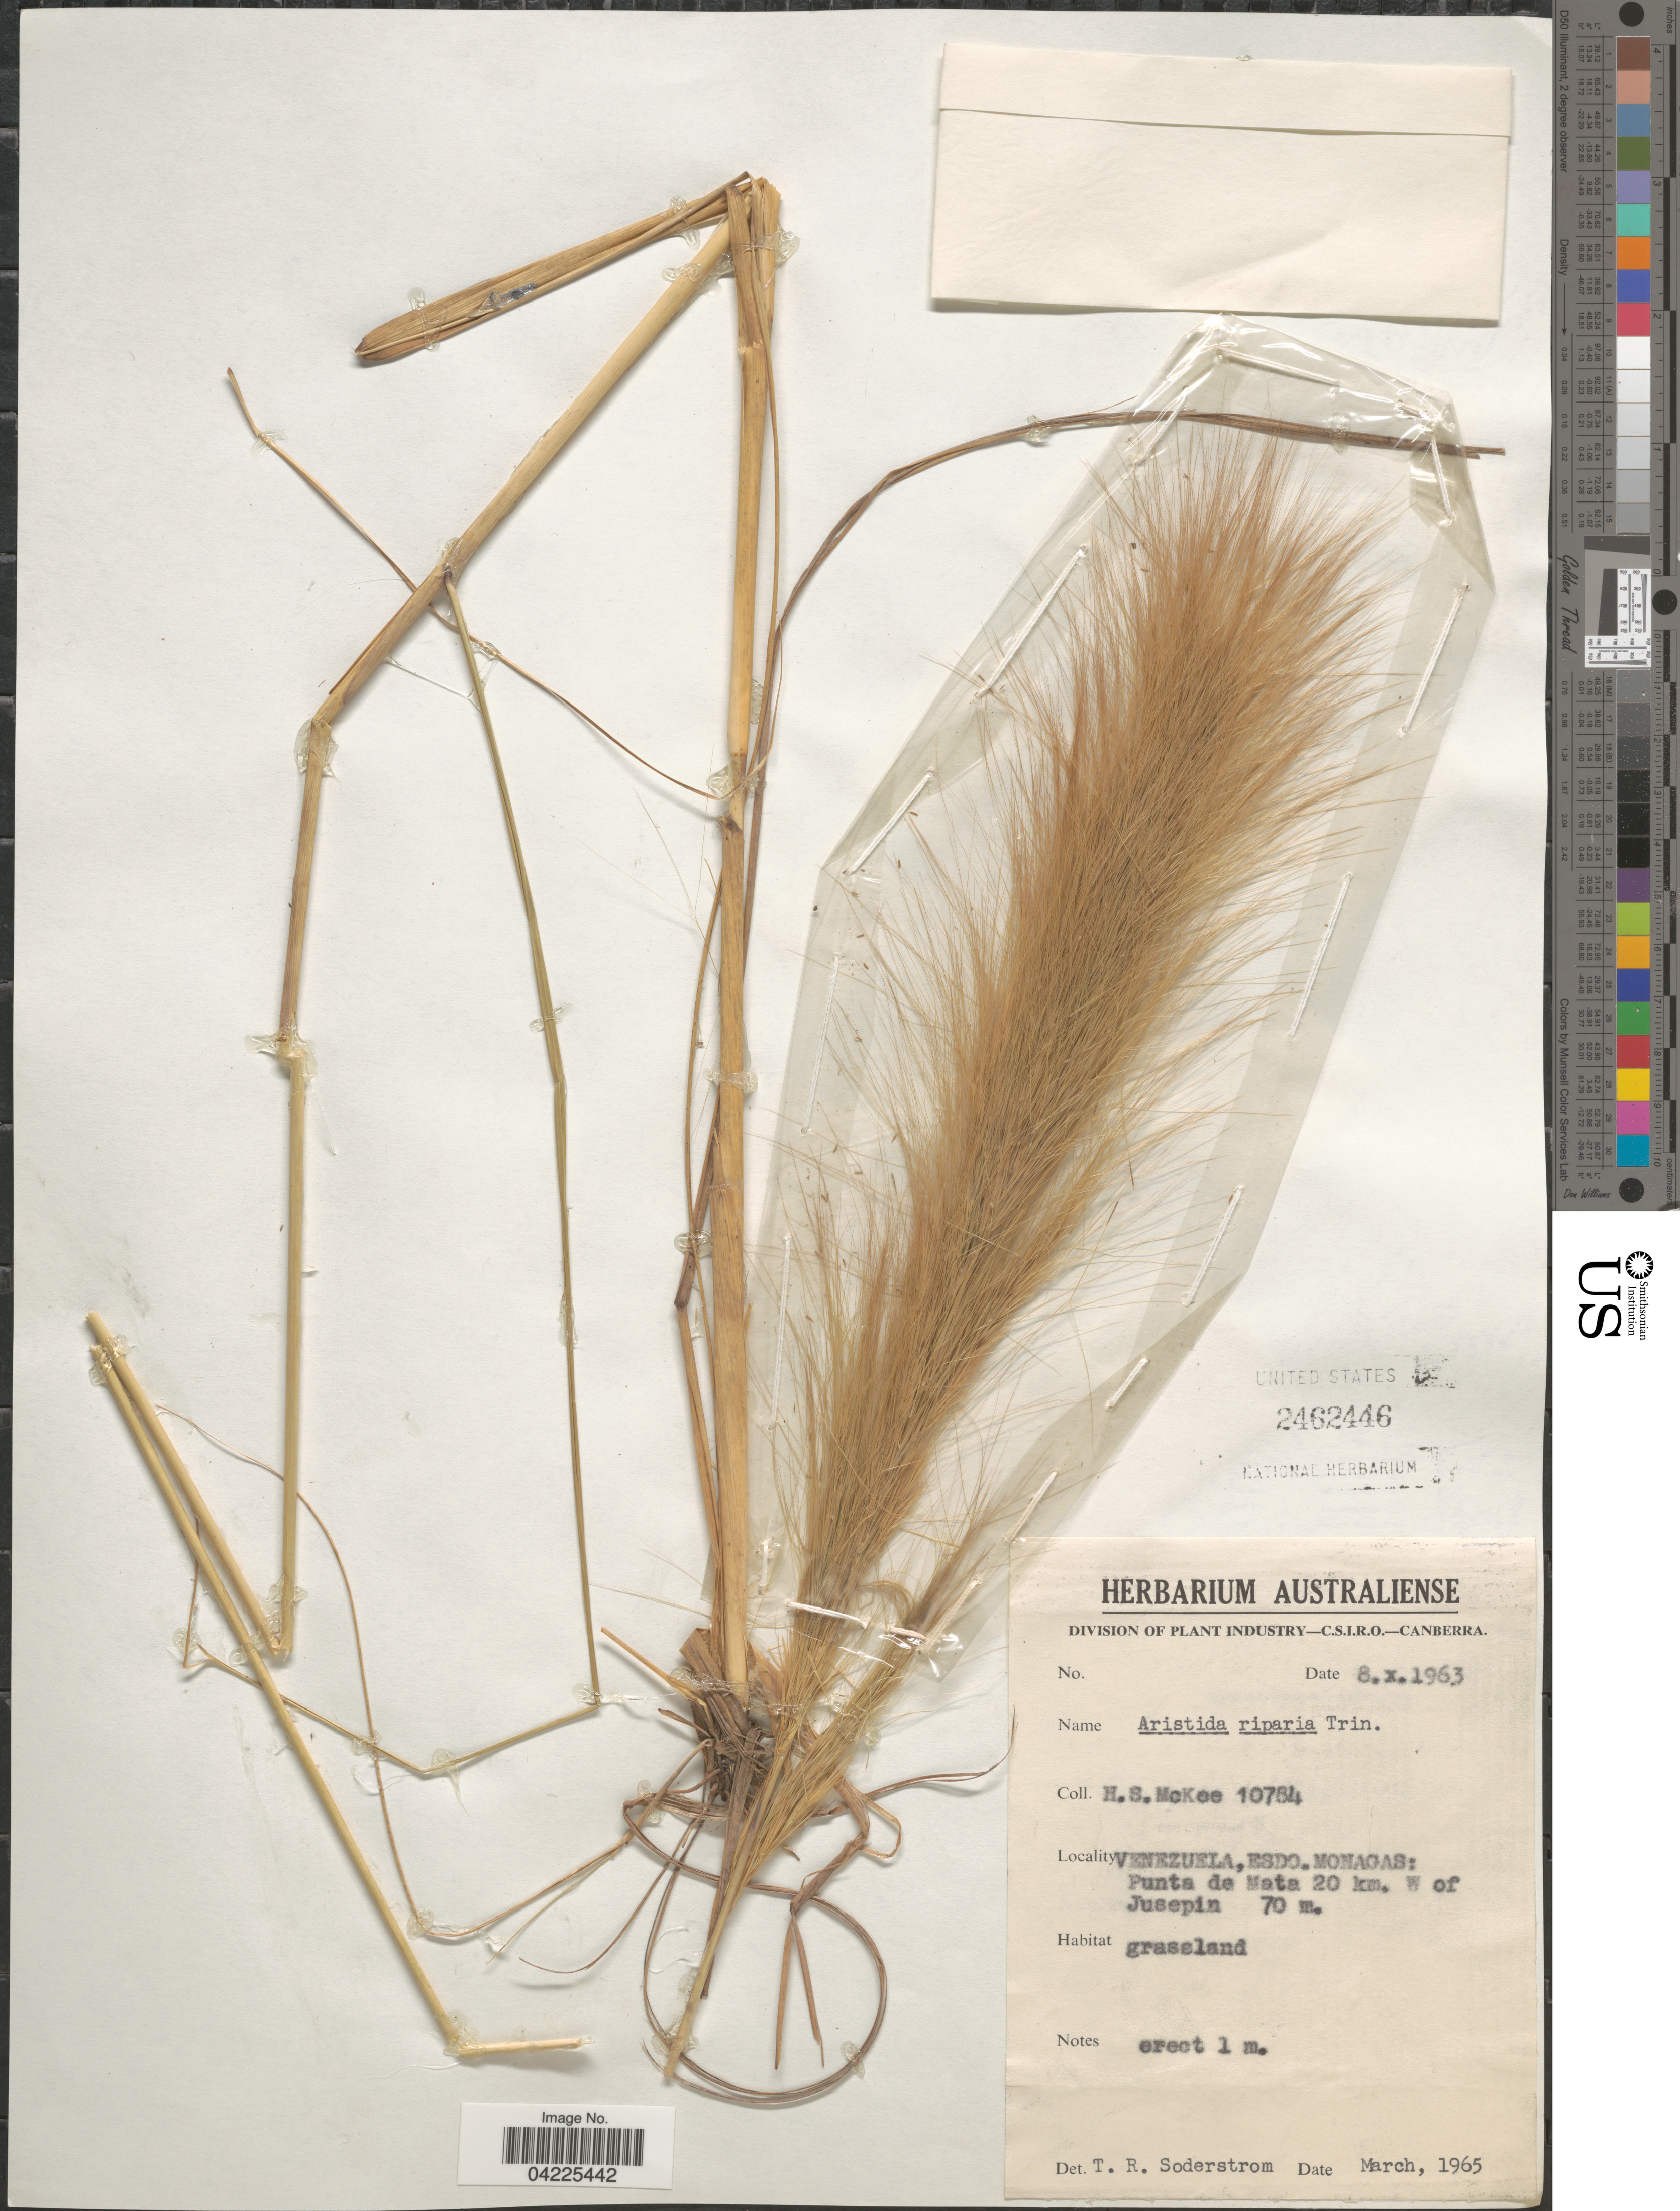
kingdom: Plantae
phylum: Tracheophyta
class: Liliopsida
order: Poales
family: Poaceae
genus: Aristida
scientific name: Aristida riparia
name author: Trin.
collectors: H. S. McKee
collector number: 10784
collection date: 1963-10-08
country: Venezuela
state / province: Monagas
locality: Punta de Mata 20 km. W of Jusepin.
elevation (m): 70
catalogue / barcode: US 2462446